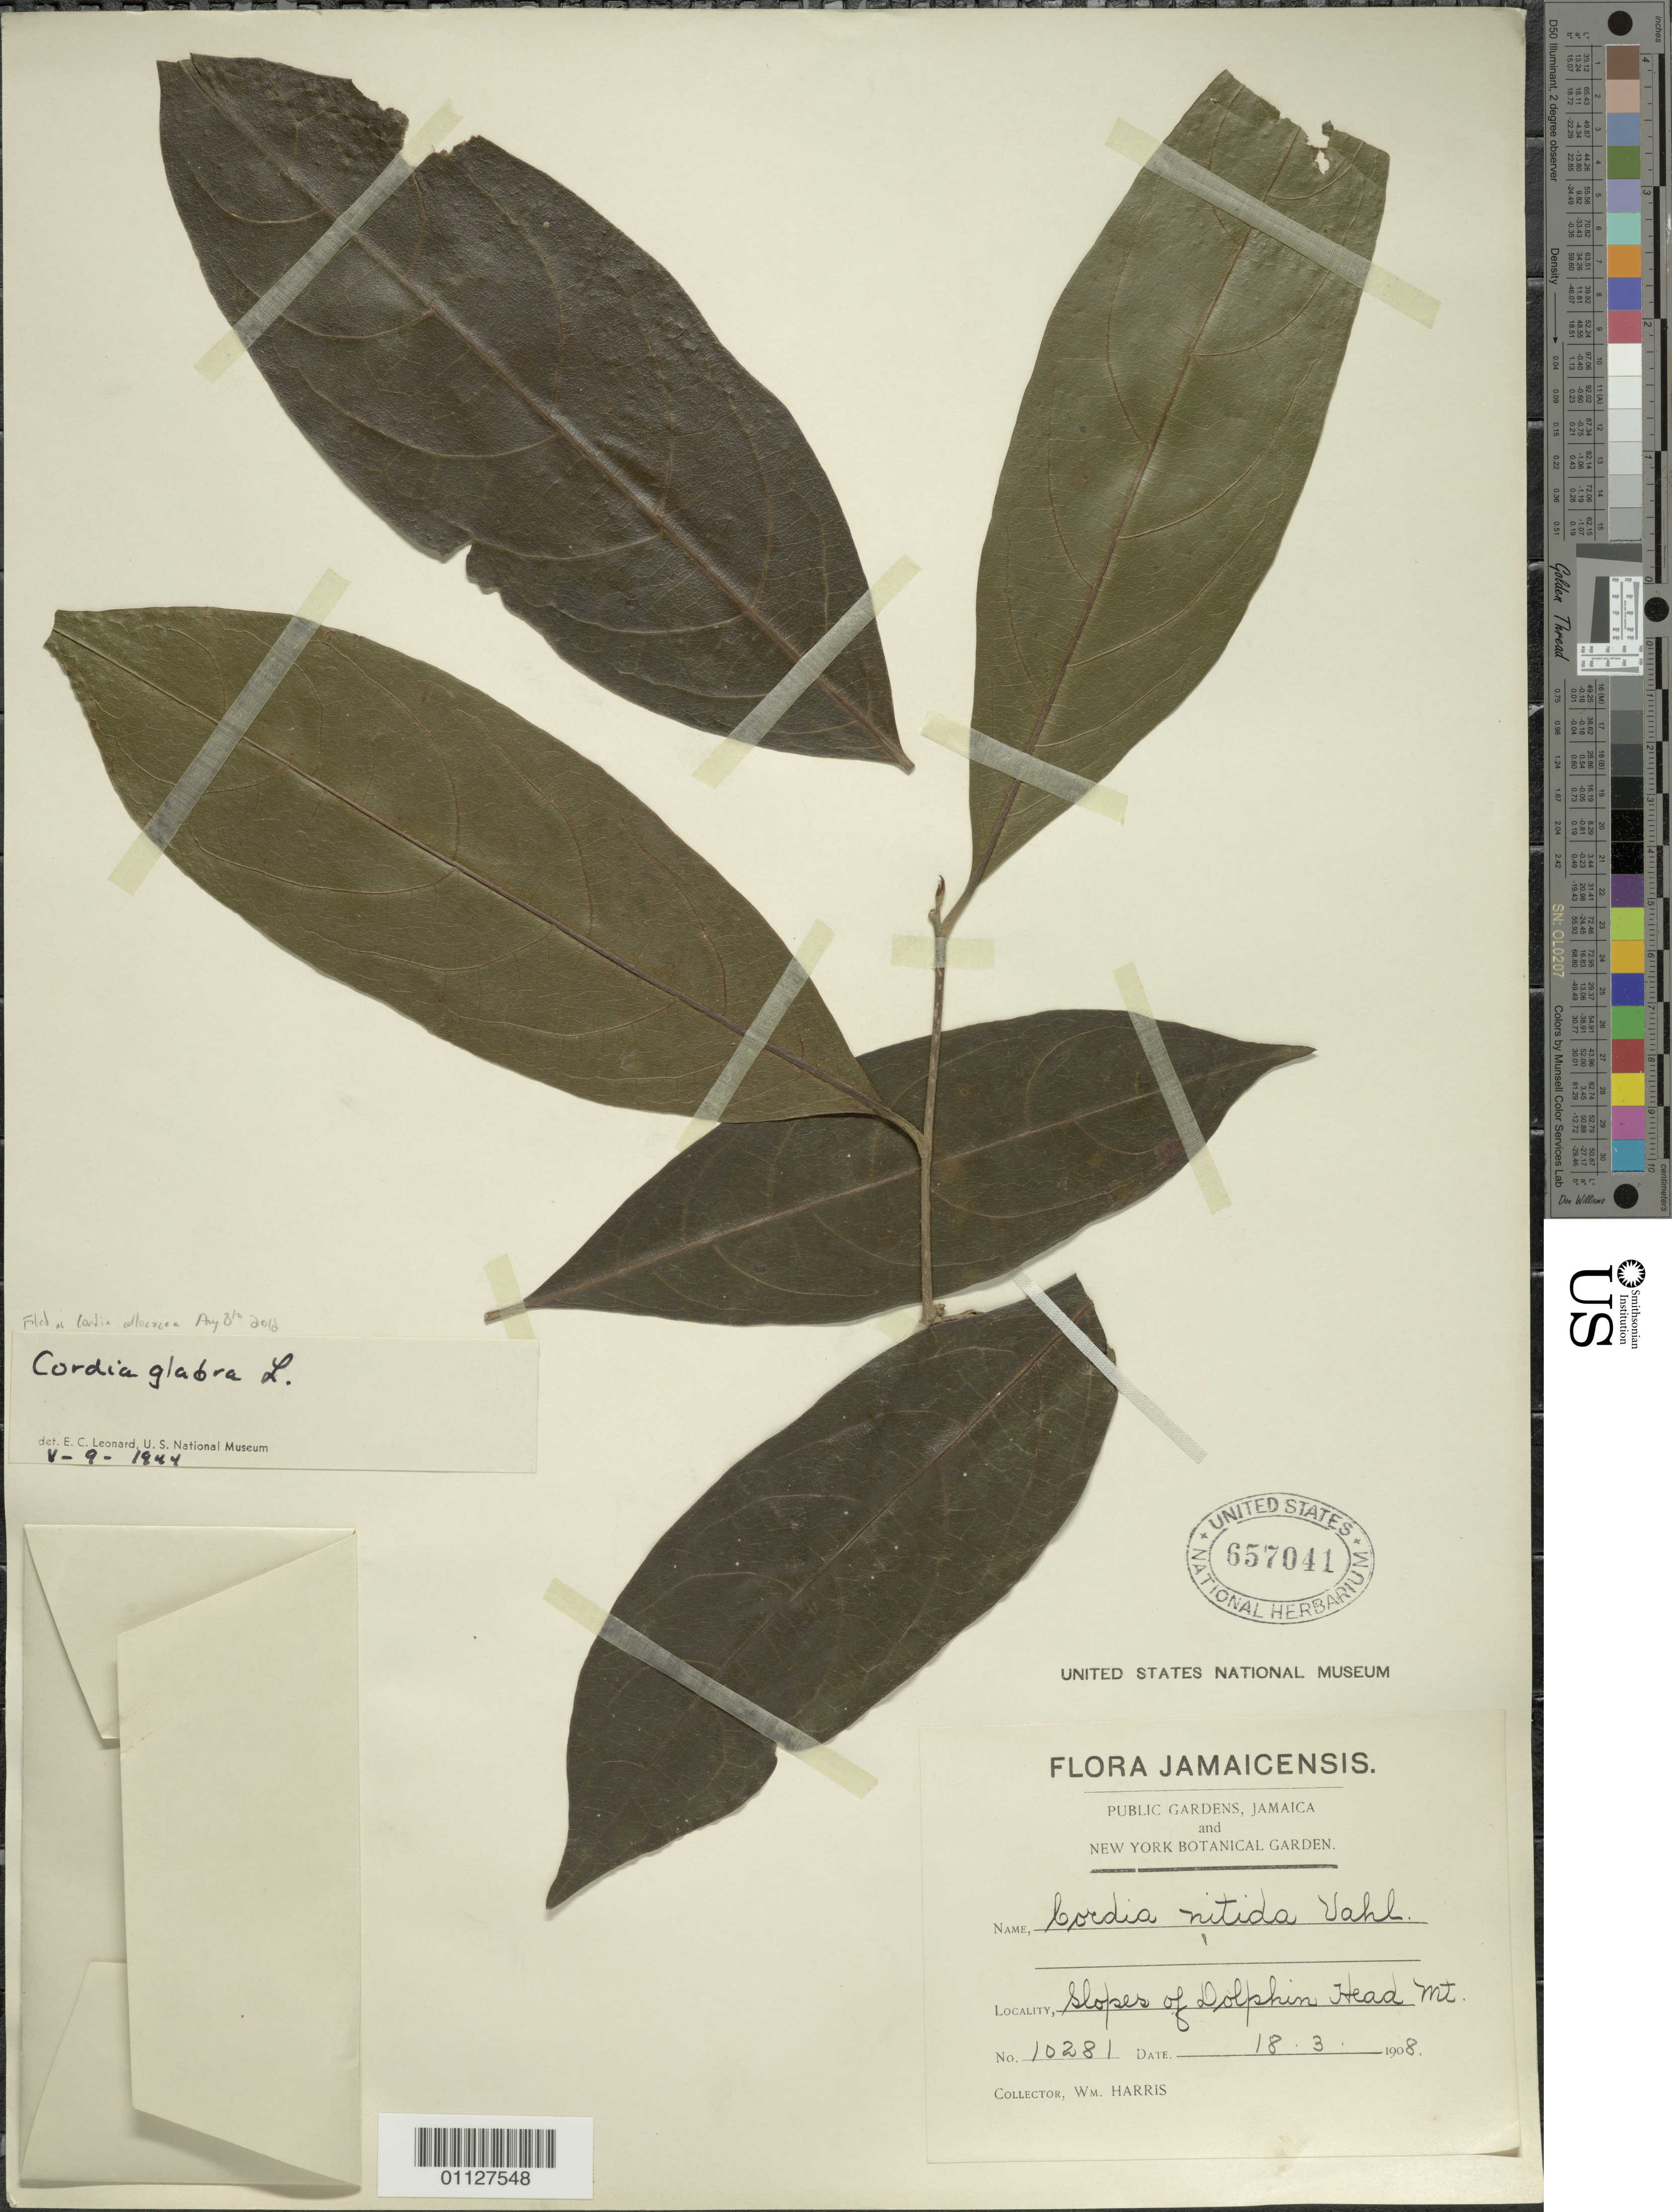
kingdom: Plantae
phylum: Tracheophyta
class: Magnoliopsida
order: Boraginales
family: Cordiaceae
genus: Cordia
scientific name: Cordia collococca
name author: L.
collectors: W. Harris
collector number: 10281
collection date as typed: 18 Mar 1908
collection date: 1908-03-18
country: Jamaica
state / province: Hanover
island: Jamaica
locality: Slopes of Dolphin Head.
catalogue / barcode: US 657041